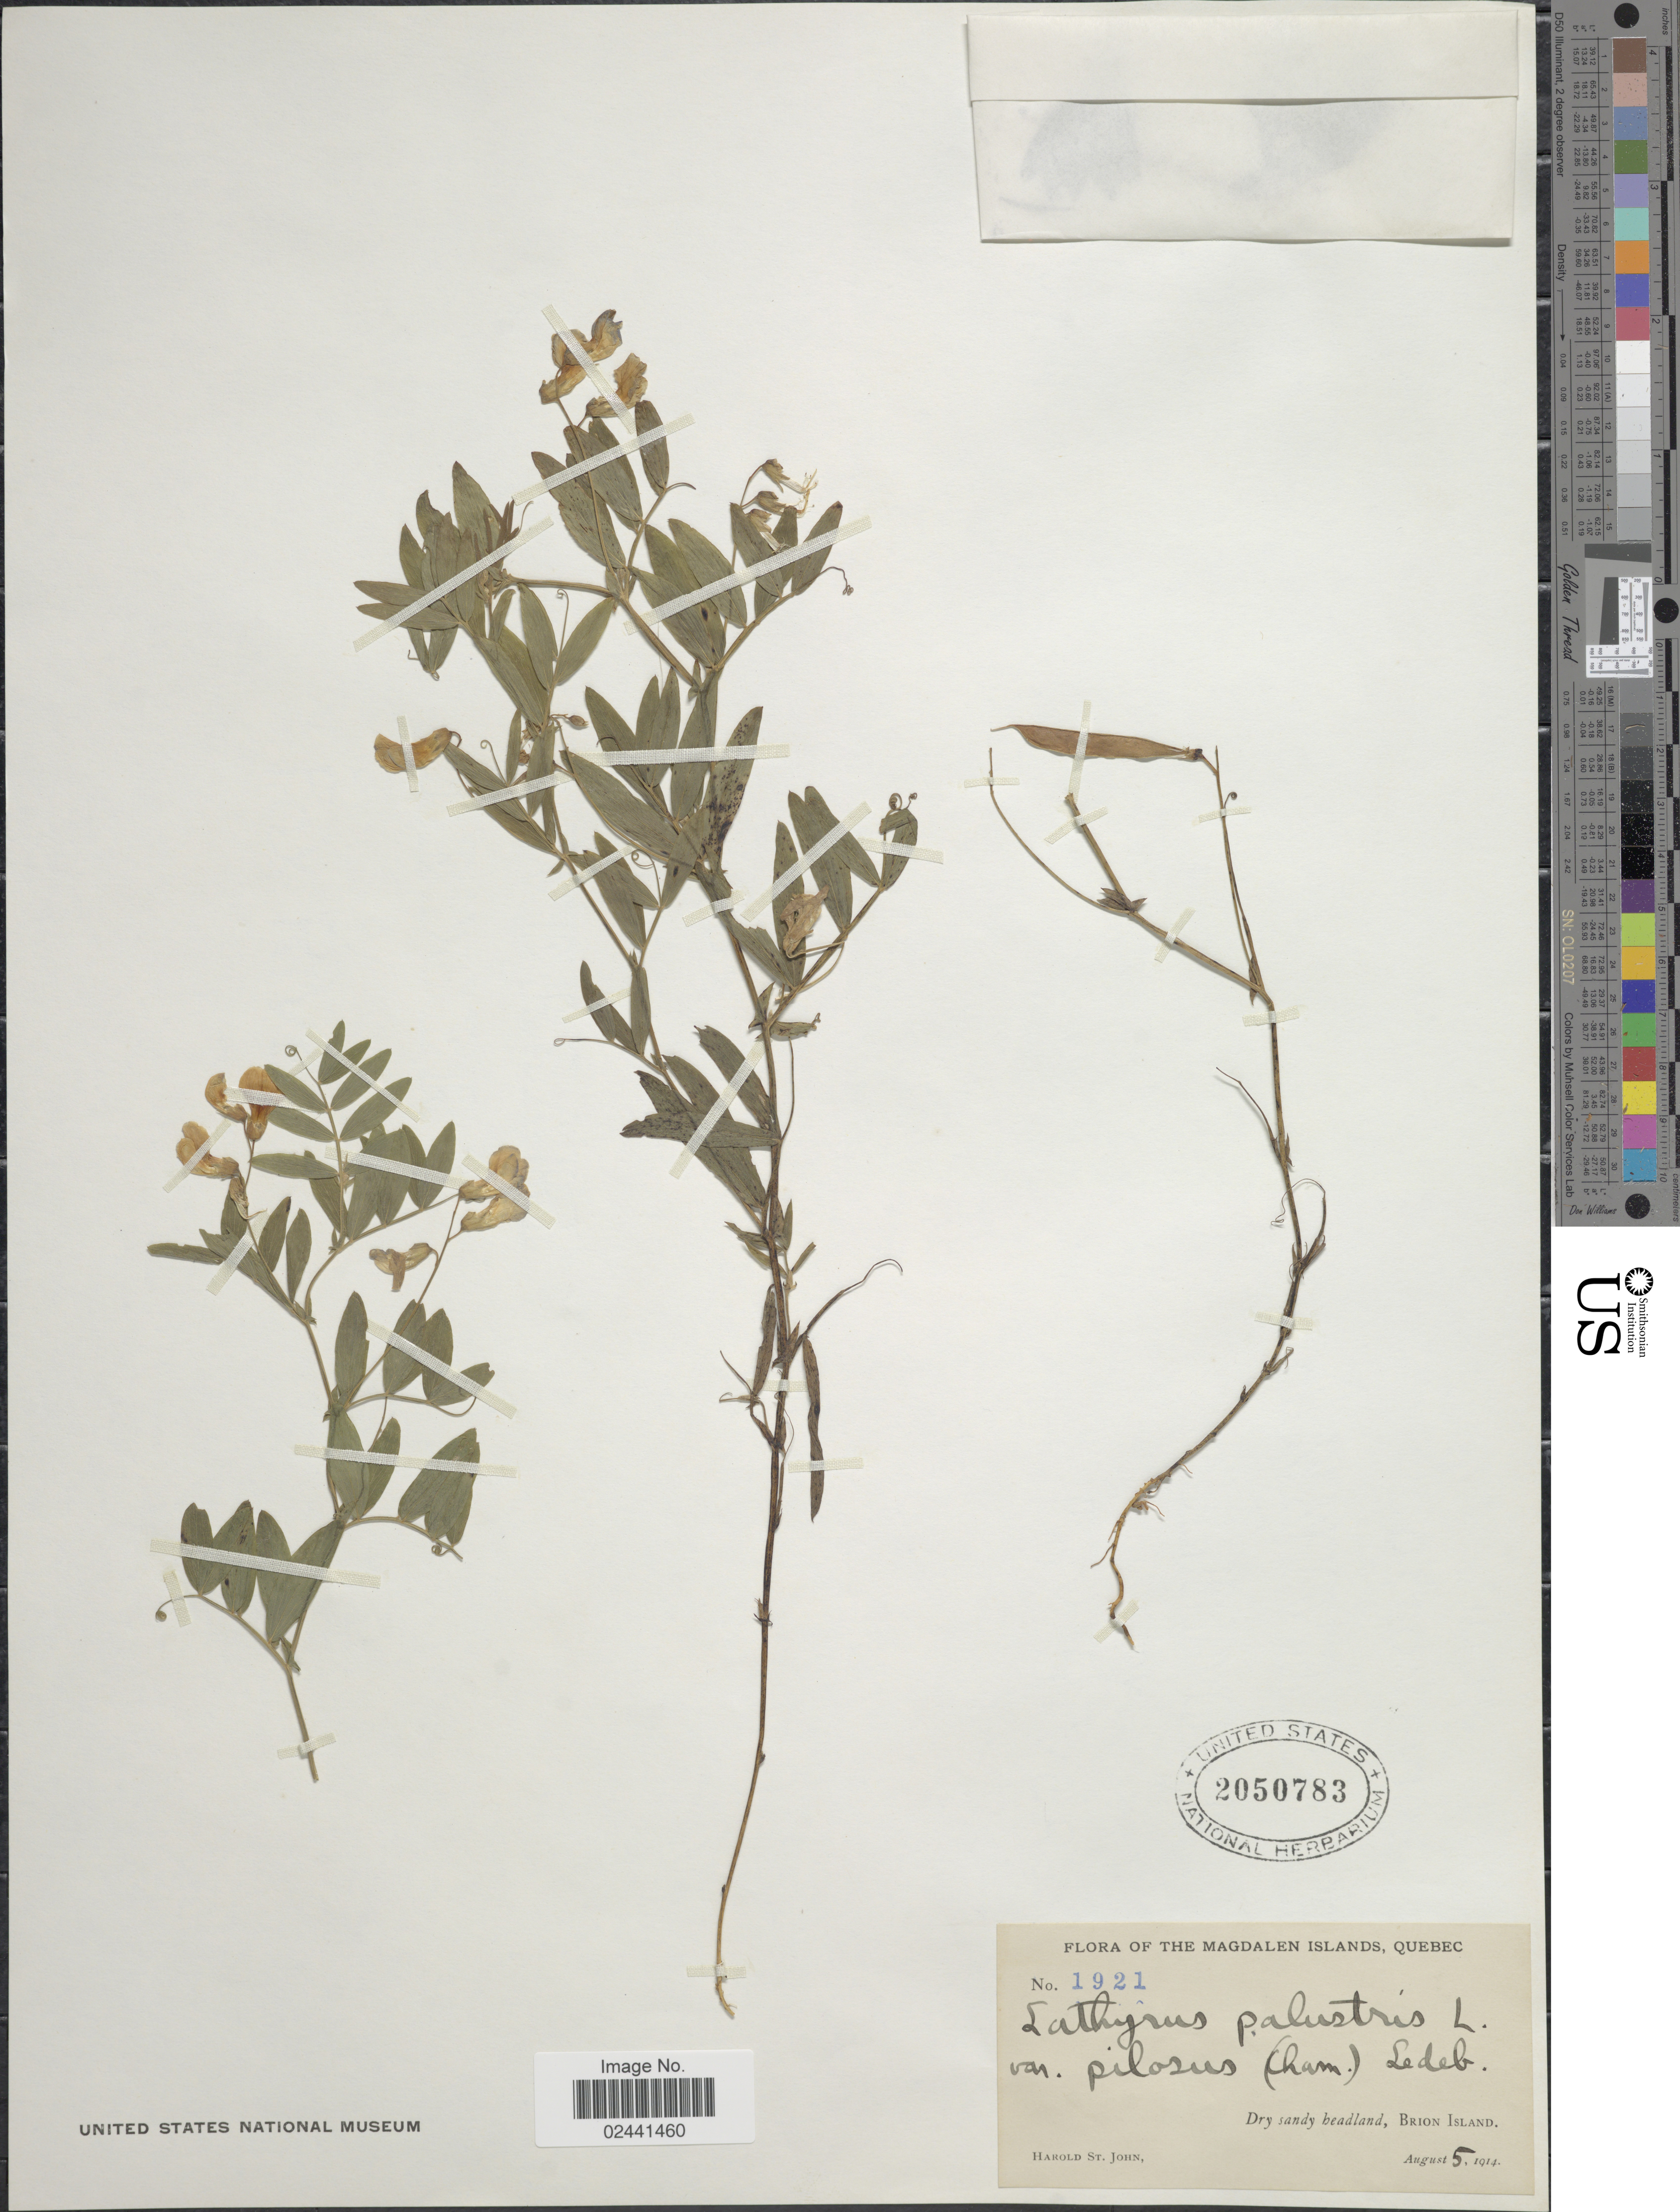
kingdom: Plantae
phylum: Tracheophyta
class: Magnoliopsida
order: Fabales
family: Fabaceae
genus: Lathyrus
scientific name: Lathyrus palustris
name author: L.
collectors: H. St. John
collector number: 1921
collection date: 1914-08-05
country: Canada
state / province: Quebec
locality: The Magdalen Islands, Dry sand headland, Brion Island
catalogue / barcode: US 2050783